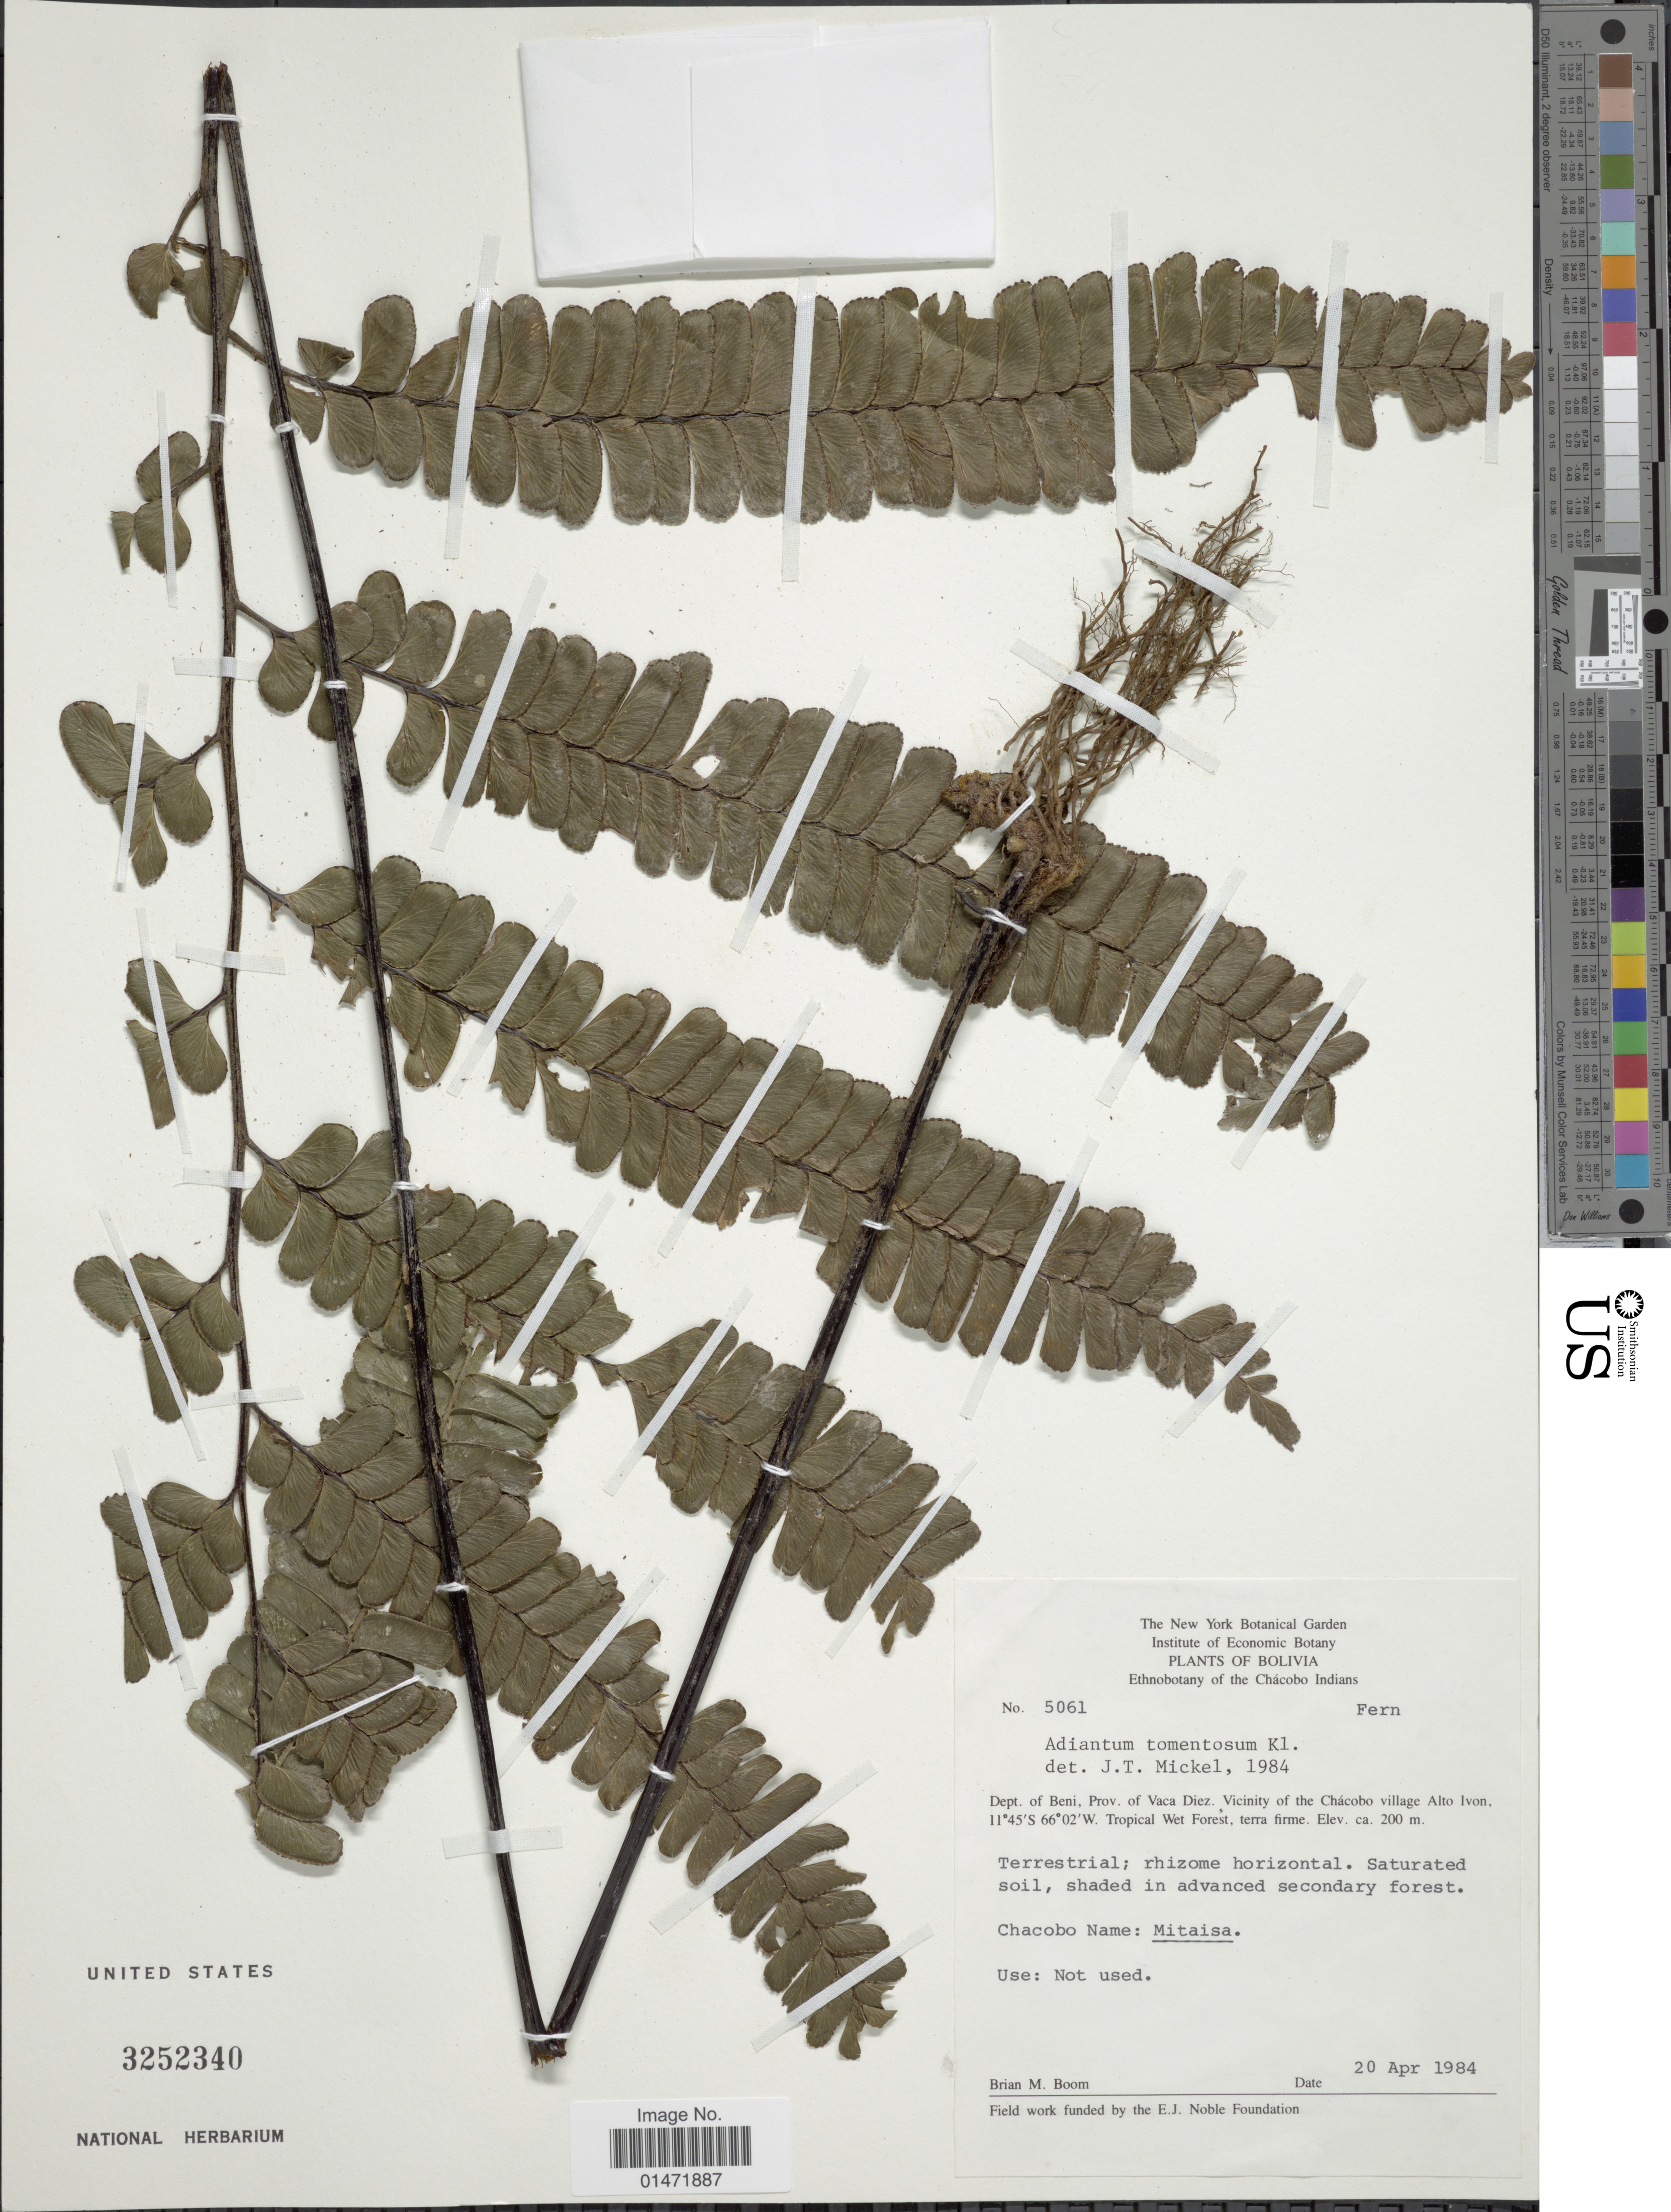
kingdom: Plantae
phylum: Tracheophyta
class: Polypodiopsida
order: Polypodiales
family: Pteridaceae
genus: Adiantum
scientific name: Adiantum tomentosum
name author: Klotzsch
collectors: B. M. Boom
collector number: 5061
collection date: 1984-04-20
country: Bolivia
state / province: Beni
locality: Prov. of Vaca Diez. Vicinity of the Chácobo village Alto Ivon, Tropical Wet Forest, terra firme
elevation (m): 200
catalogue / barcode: US 3252340